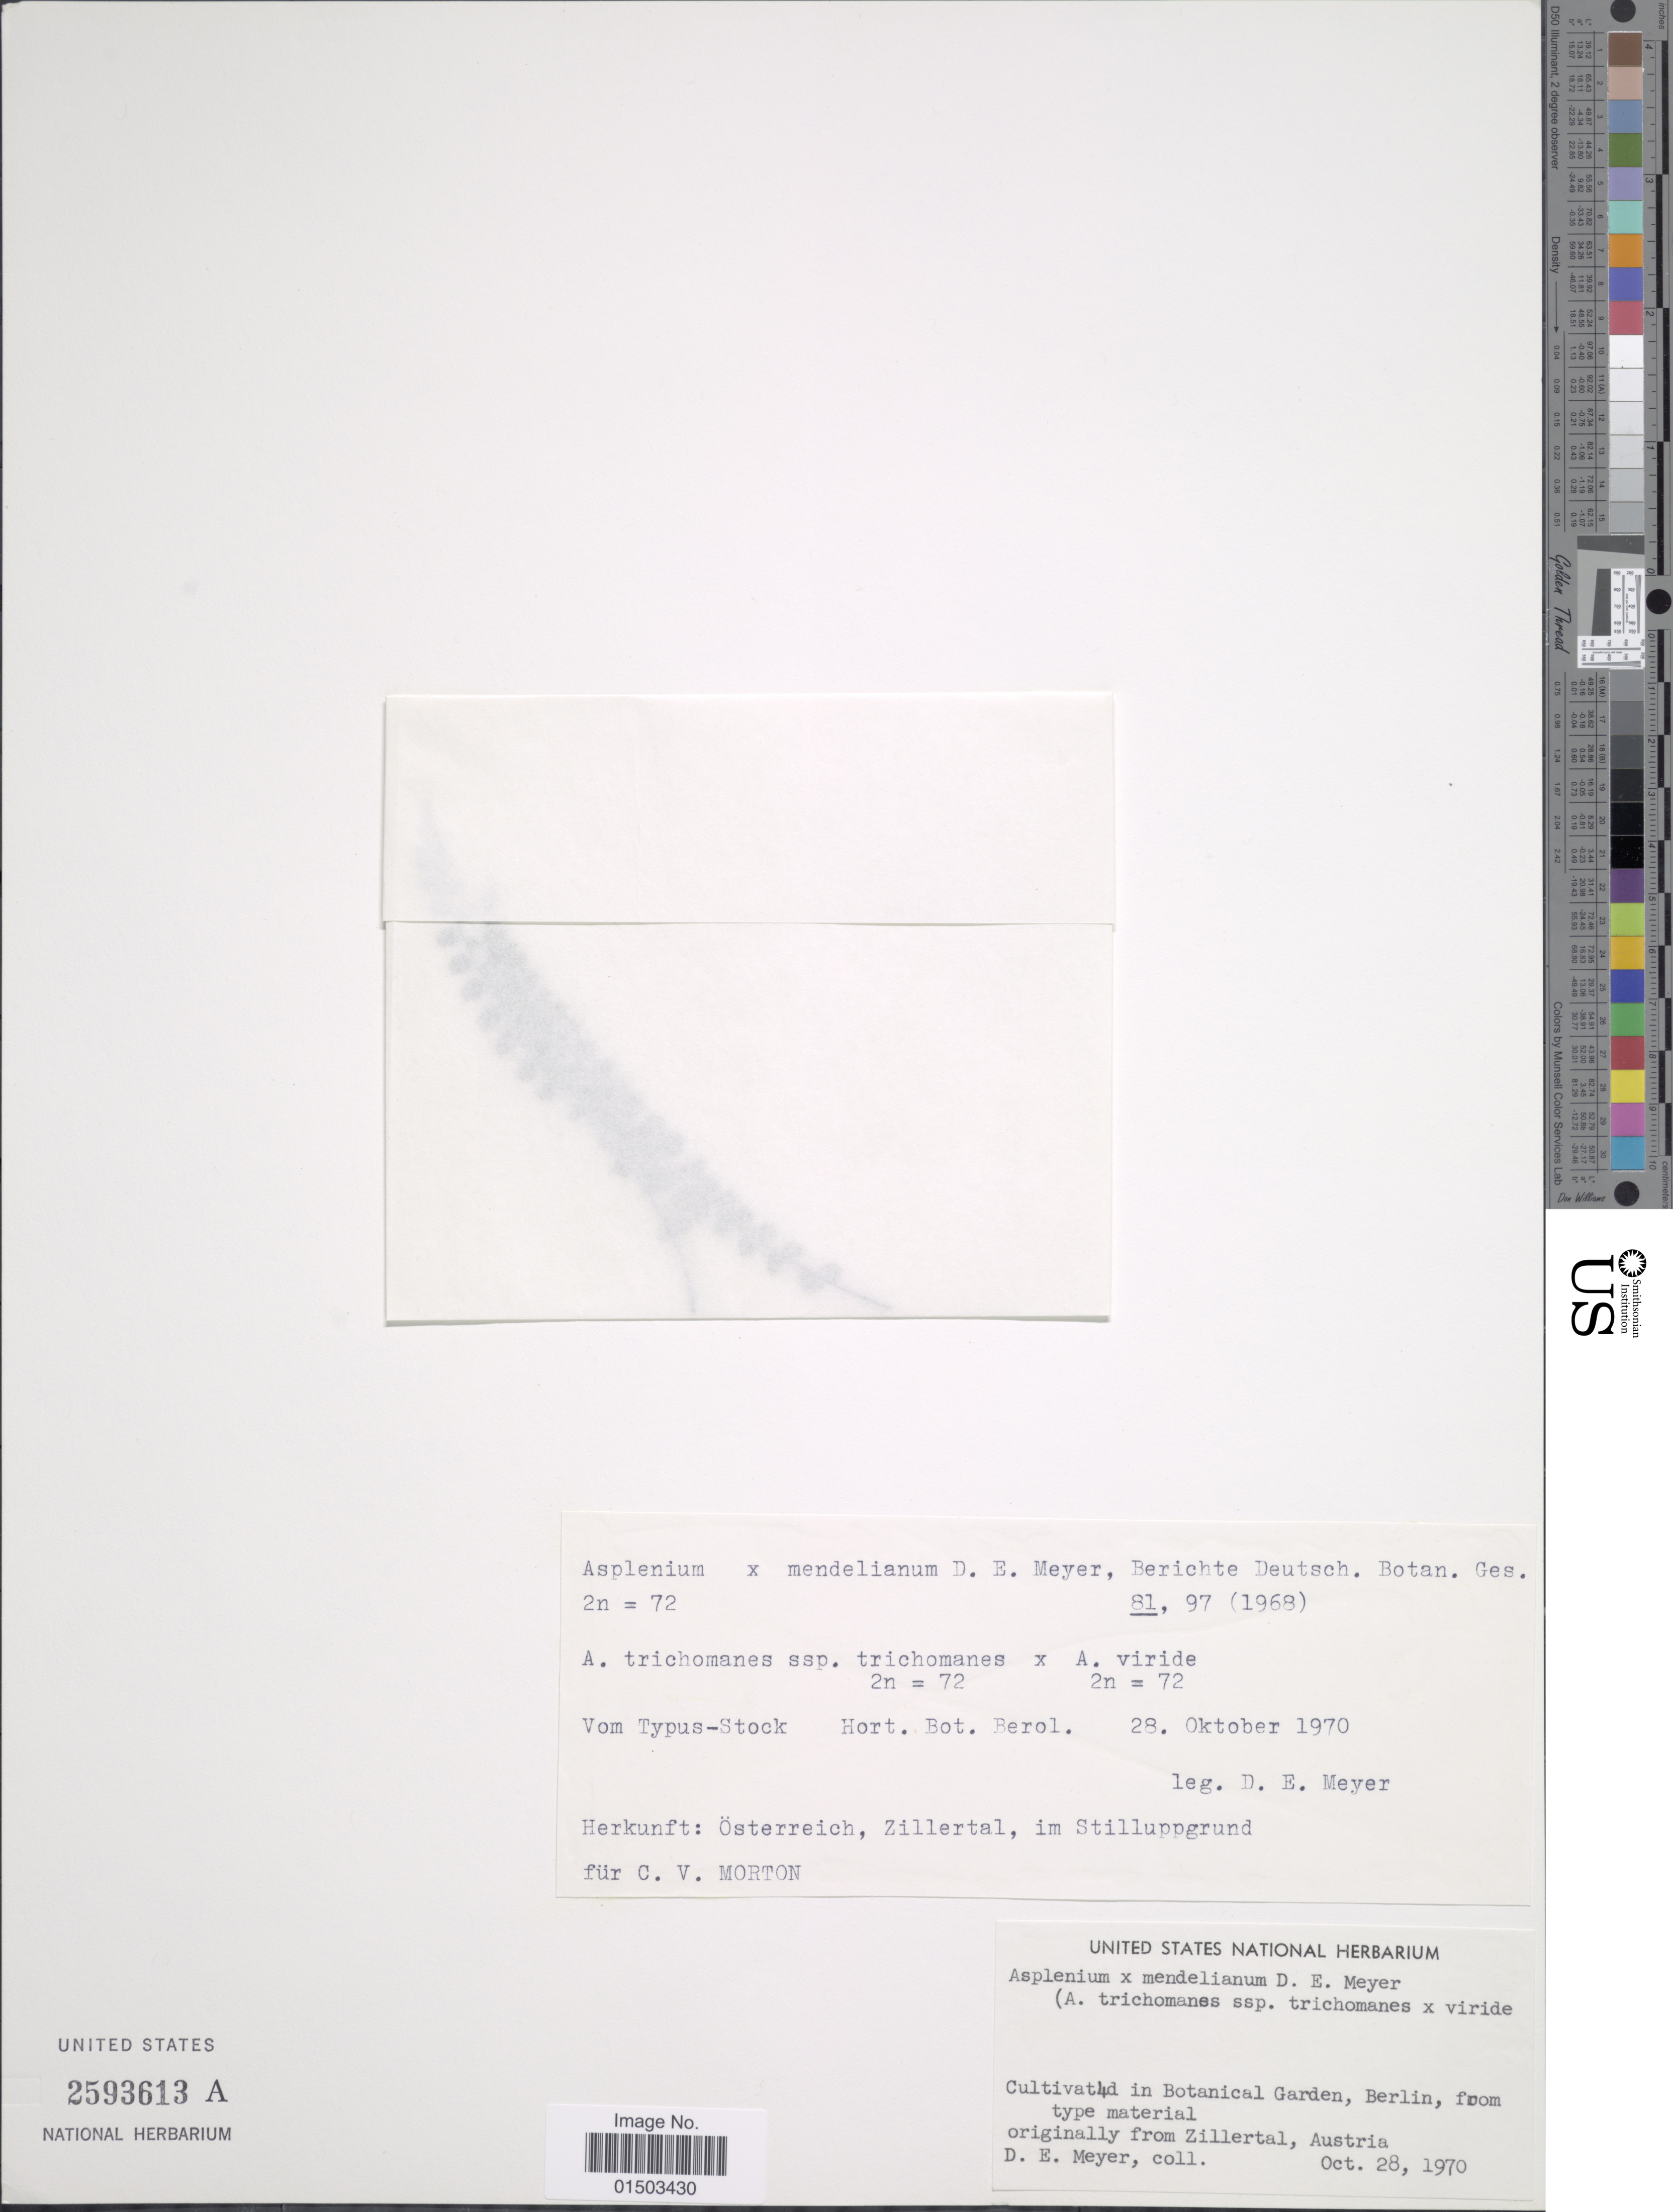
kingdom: Plantae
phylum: Tracheophyta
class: Polypodiopsida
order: Polypodiales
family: Aspleniaceae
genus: Asplenium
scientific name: Asplenium x mendelianum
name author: D.E. Mey.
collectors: D. E. Meyer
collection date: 1970-10-28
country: Germany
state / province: Berlin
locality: Cultivated in Botanical Garden, Berlin.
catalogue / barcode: US 2593613A